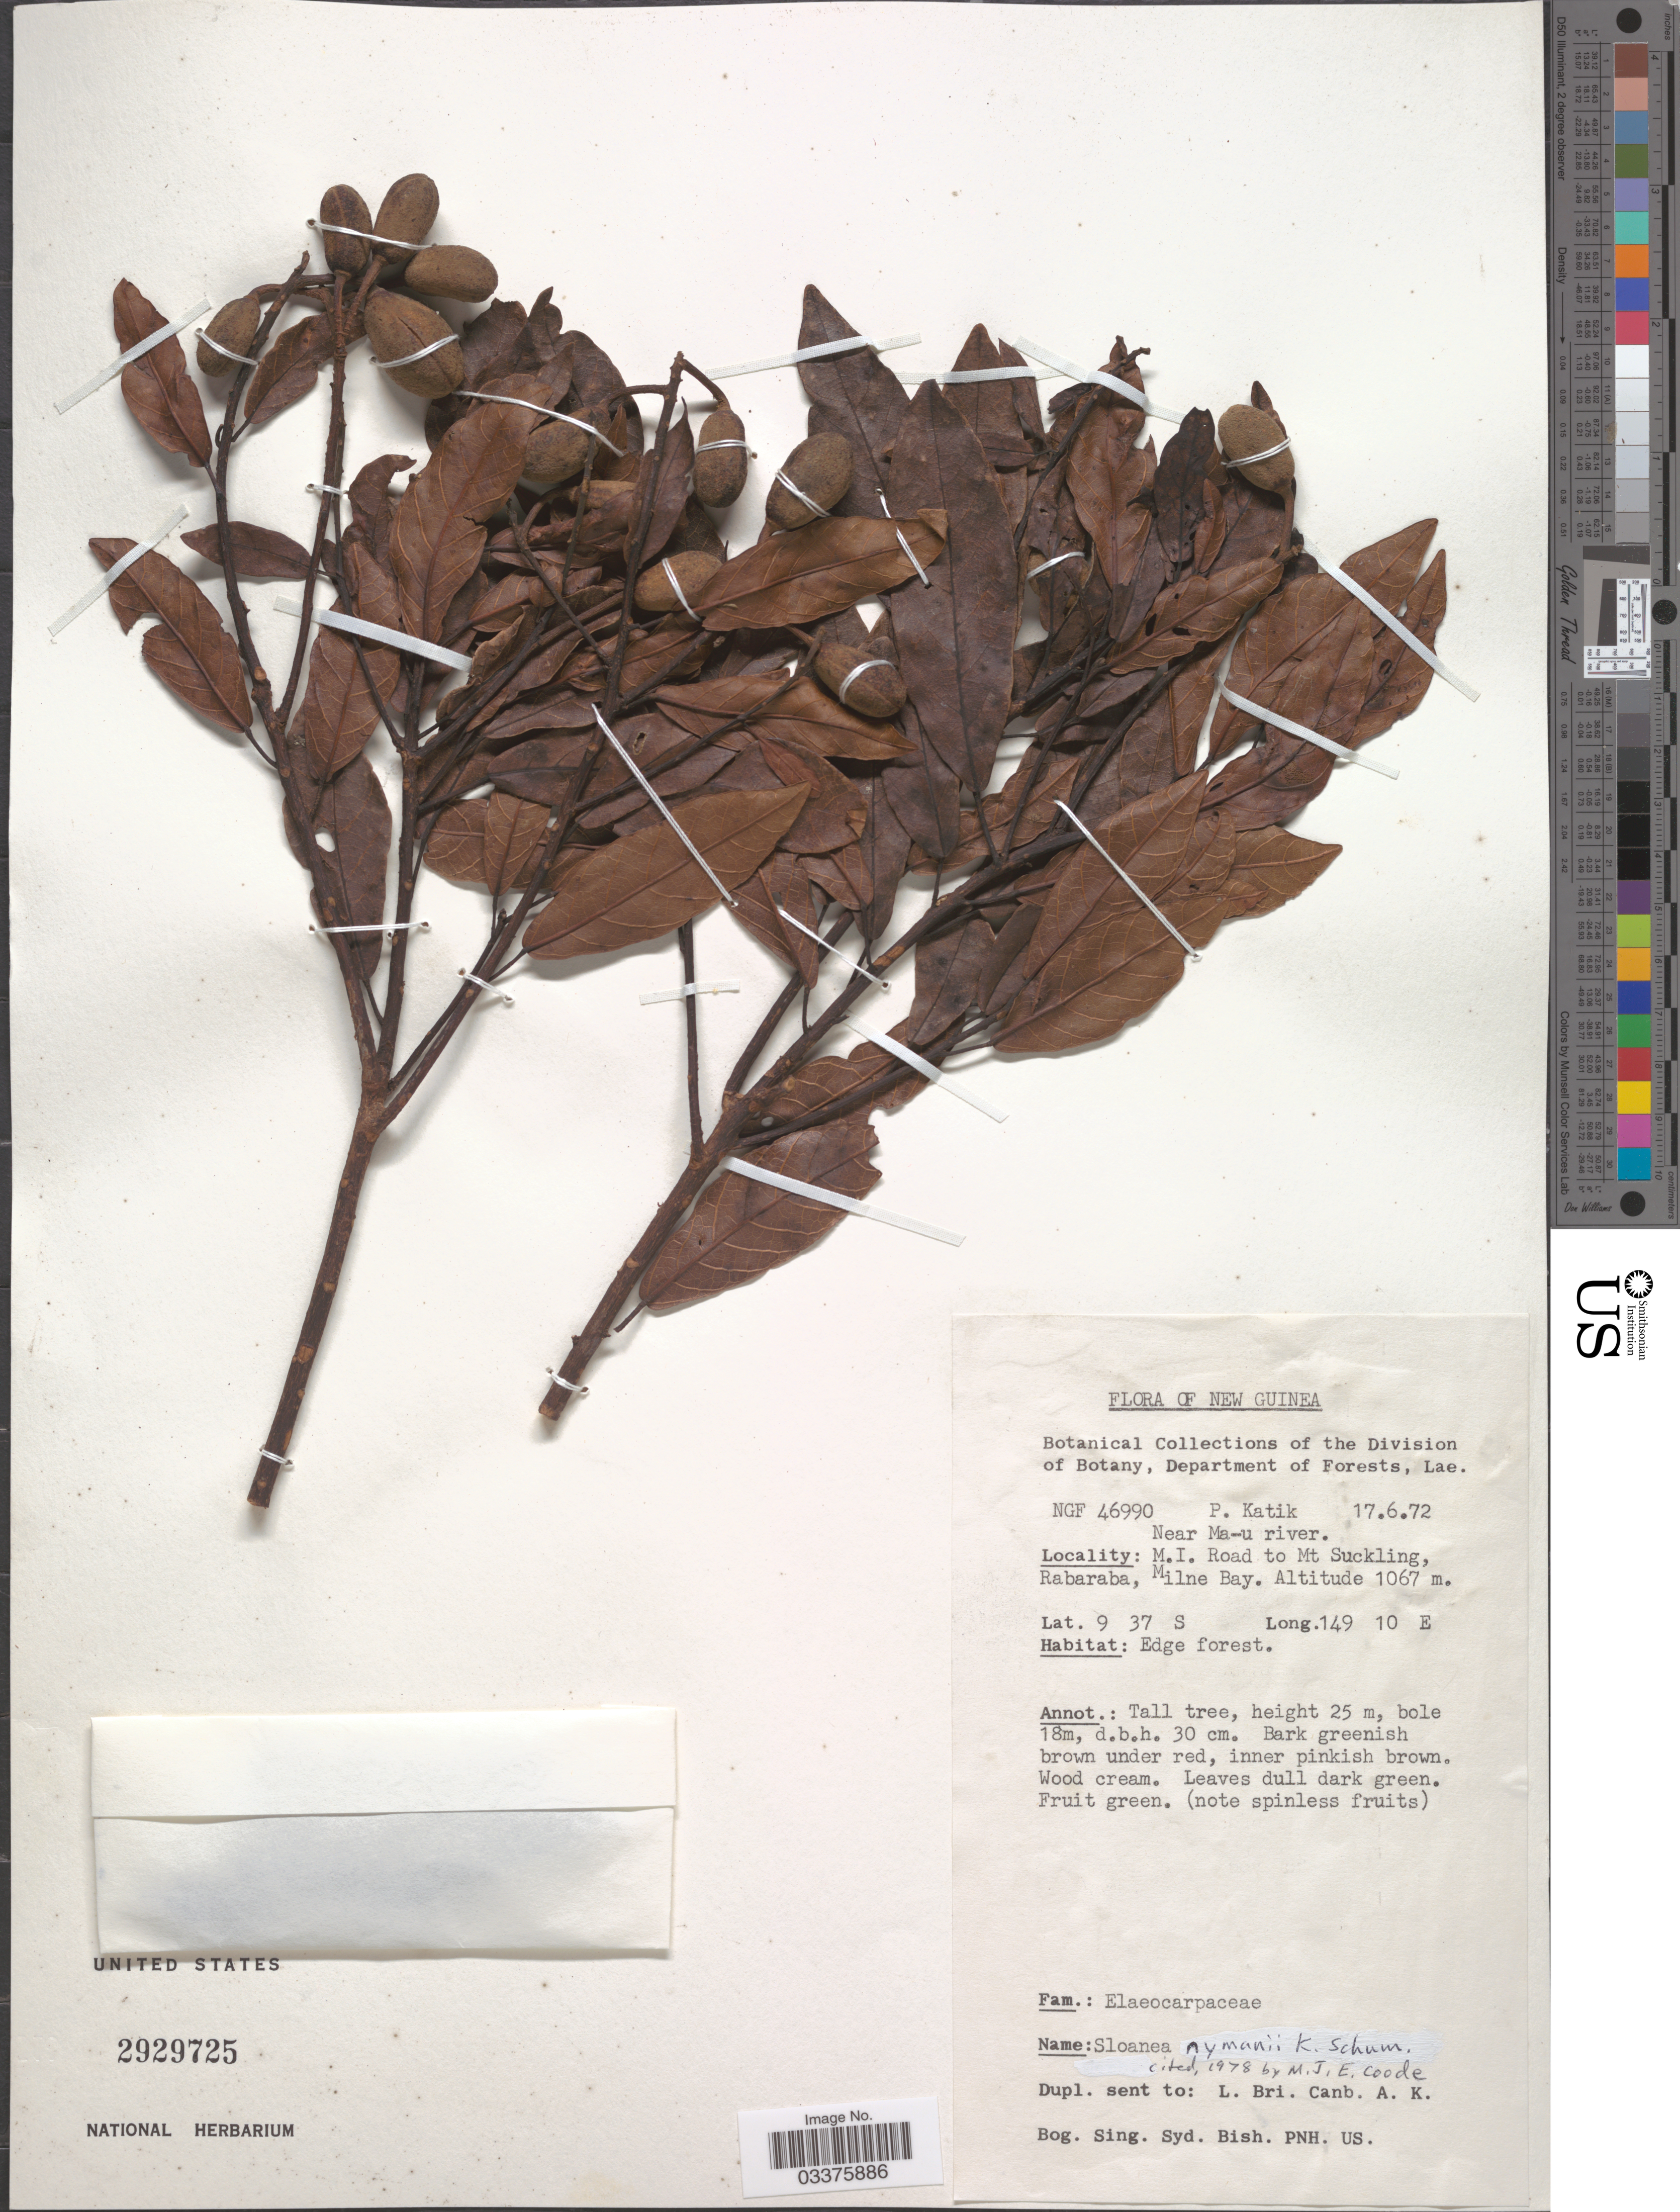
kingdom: Plantae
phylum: Tracheophyta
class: Magnoliopsida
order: Oxalidales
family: Elaeocarpaceae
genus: Sloanea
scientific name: Sloanea nymanii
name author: K. Schum.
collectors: P. Katik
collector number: NGF 46990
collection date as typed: Transcribed d/m/y: 17/6/72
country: Papua New Guinea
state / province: Milne Bay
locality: New Guinea. Near Ma-u river. M.I. Road to Mt. Suckling, Rabaraba, Milne Bay.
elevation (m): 1067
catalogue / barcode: US 2929725